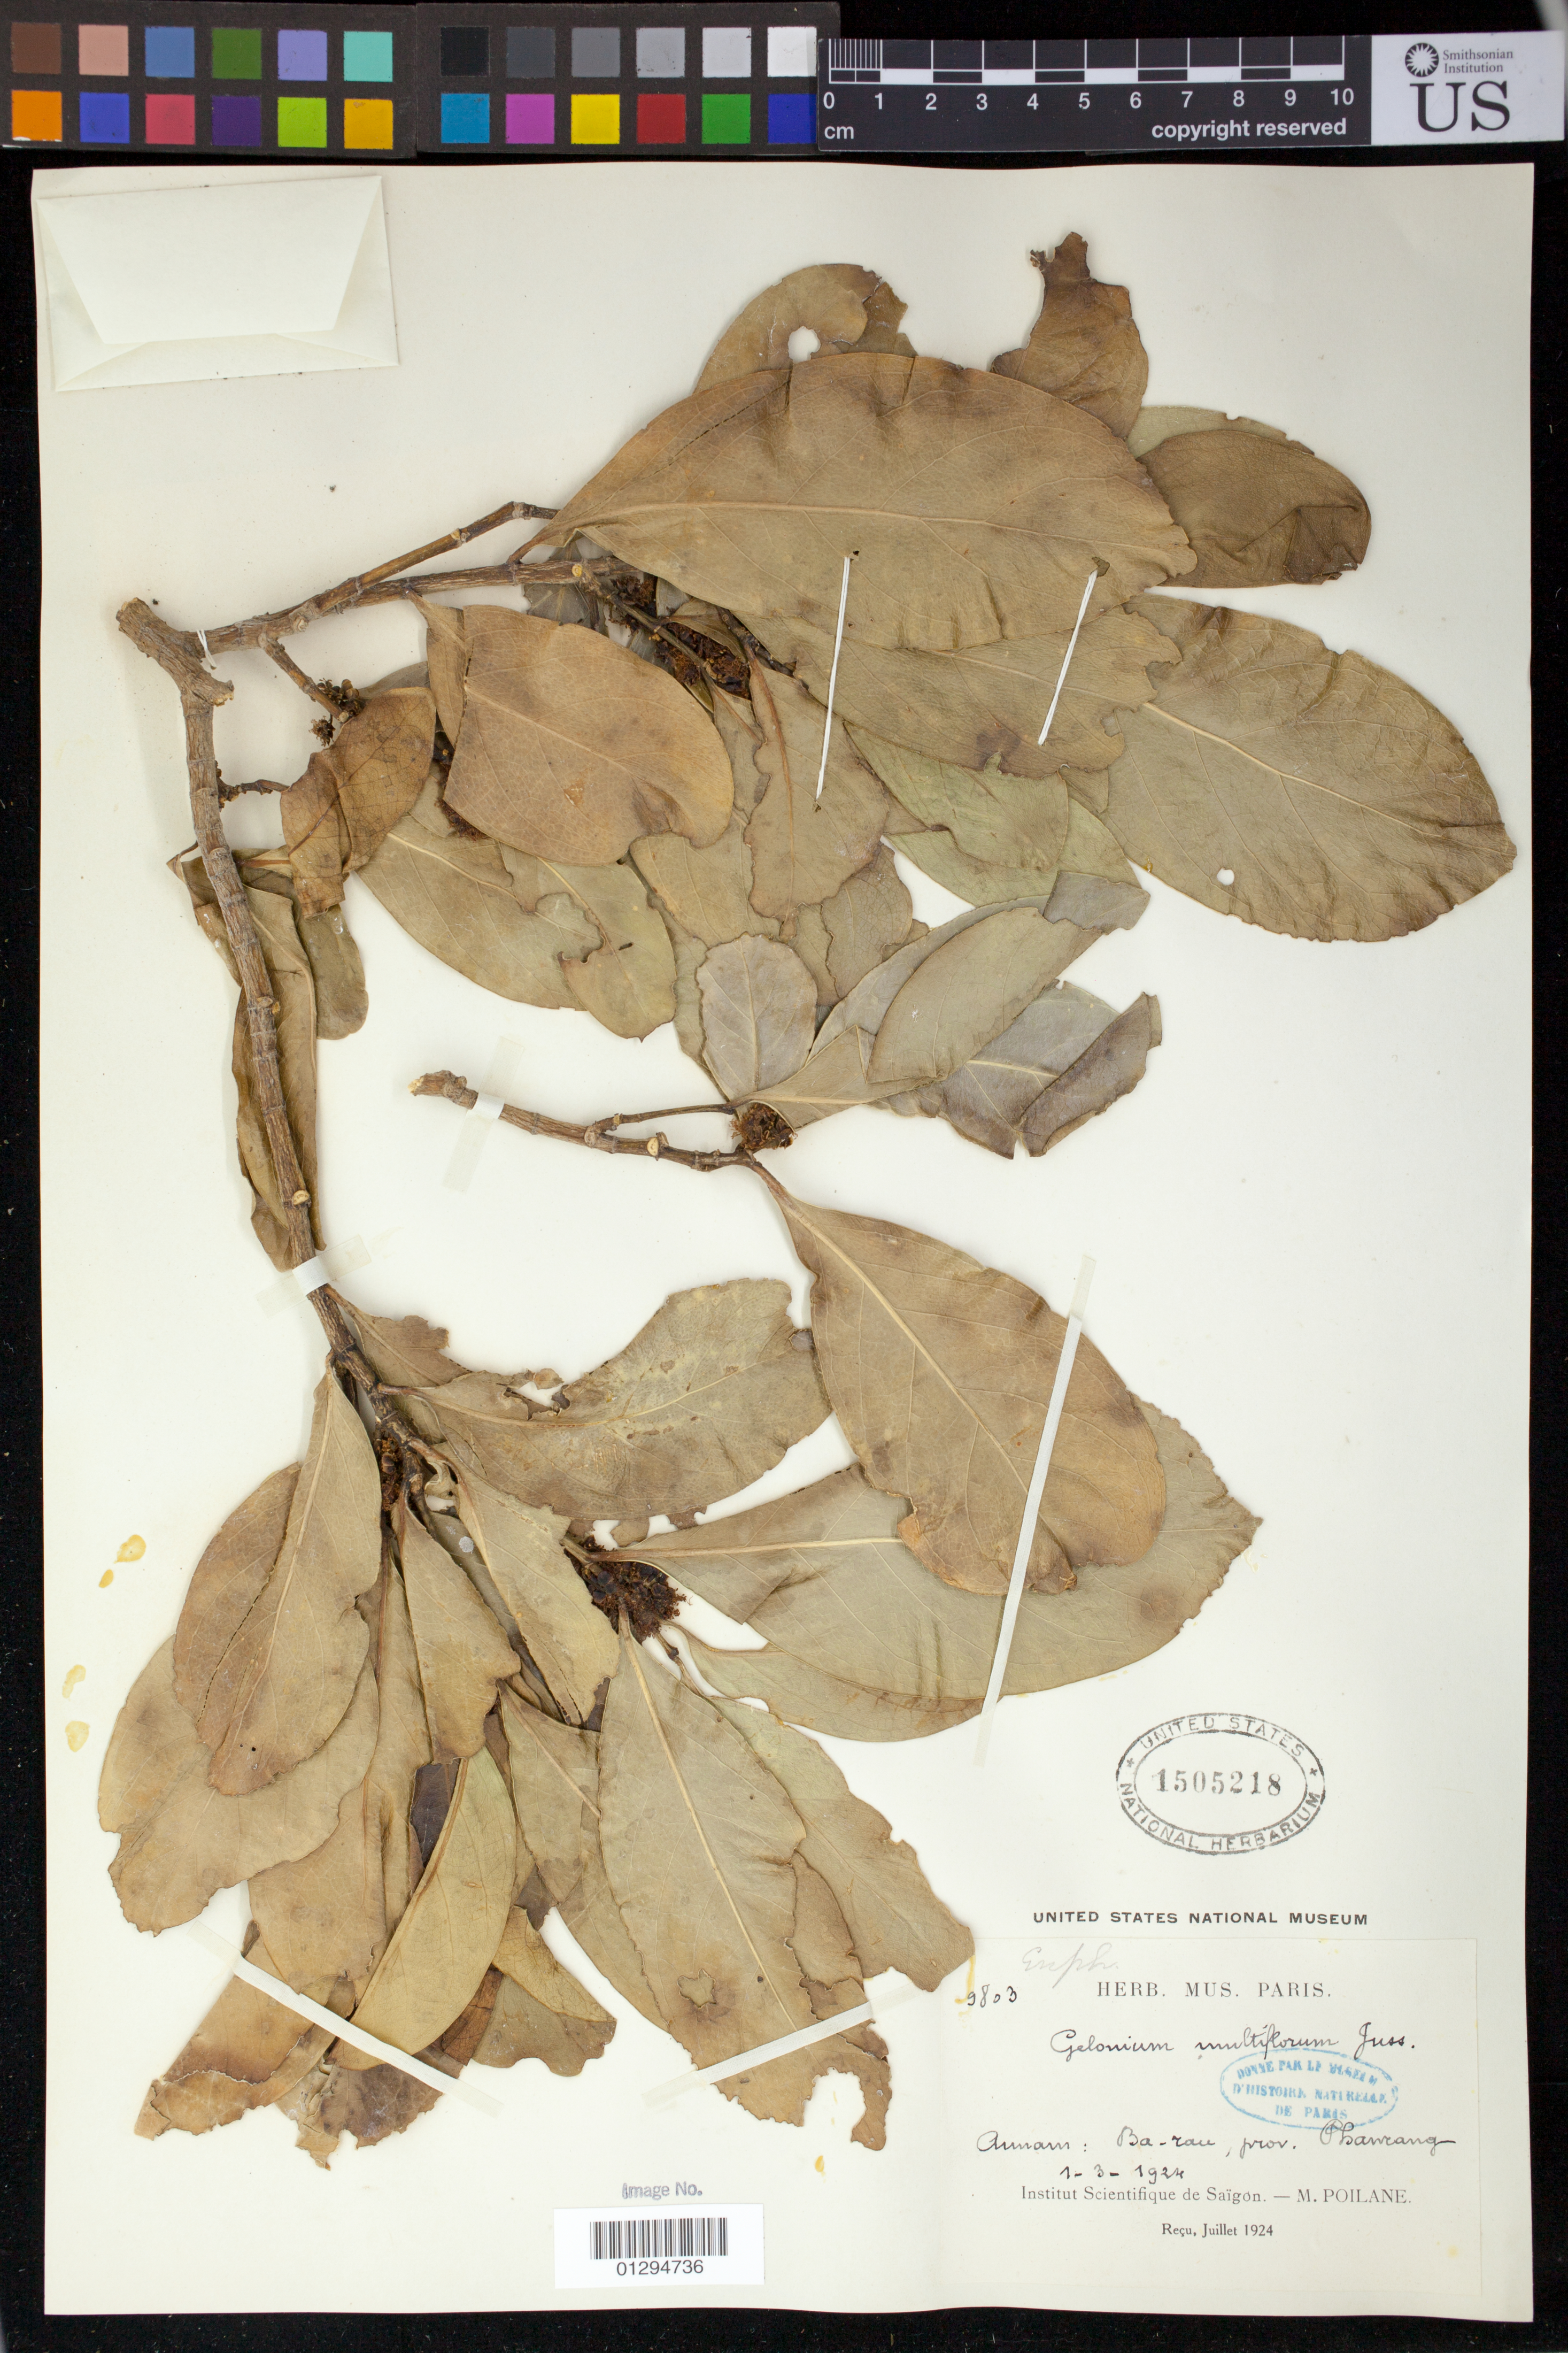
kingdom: Plantae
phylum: Tracheophyta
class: Magnoliopsida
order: Malpighiales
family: Euphorbiaceae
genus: Gelonium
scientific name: Gelonium multiflorum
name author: A. Juss.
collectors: M. Poilane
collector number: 9803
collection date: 1924-03-01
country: Vietnam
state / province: Ninh Thuan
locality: Annam: Ba-rau, prov. Phanrang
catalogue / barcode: US 1505218